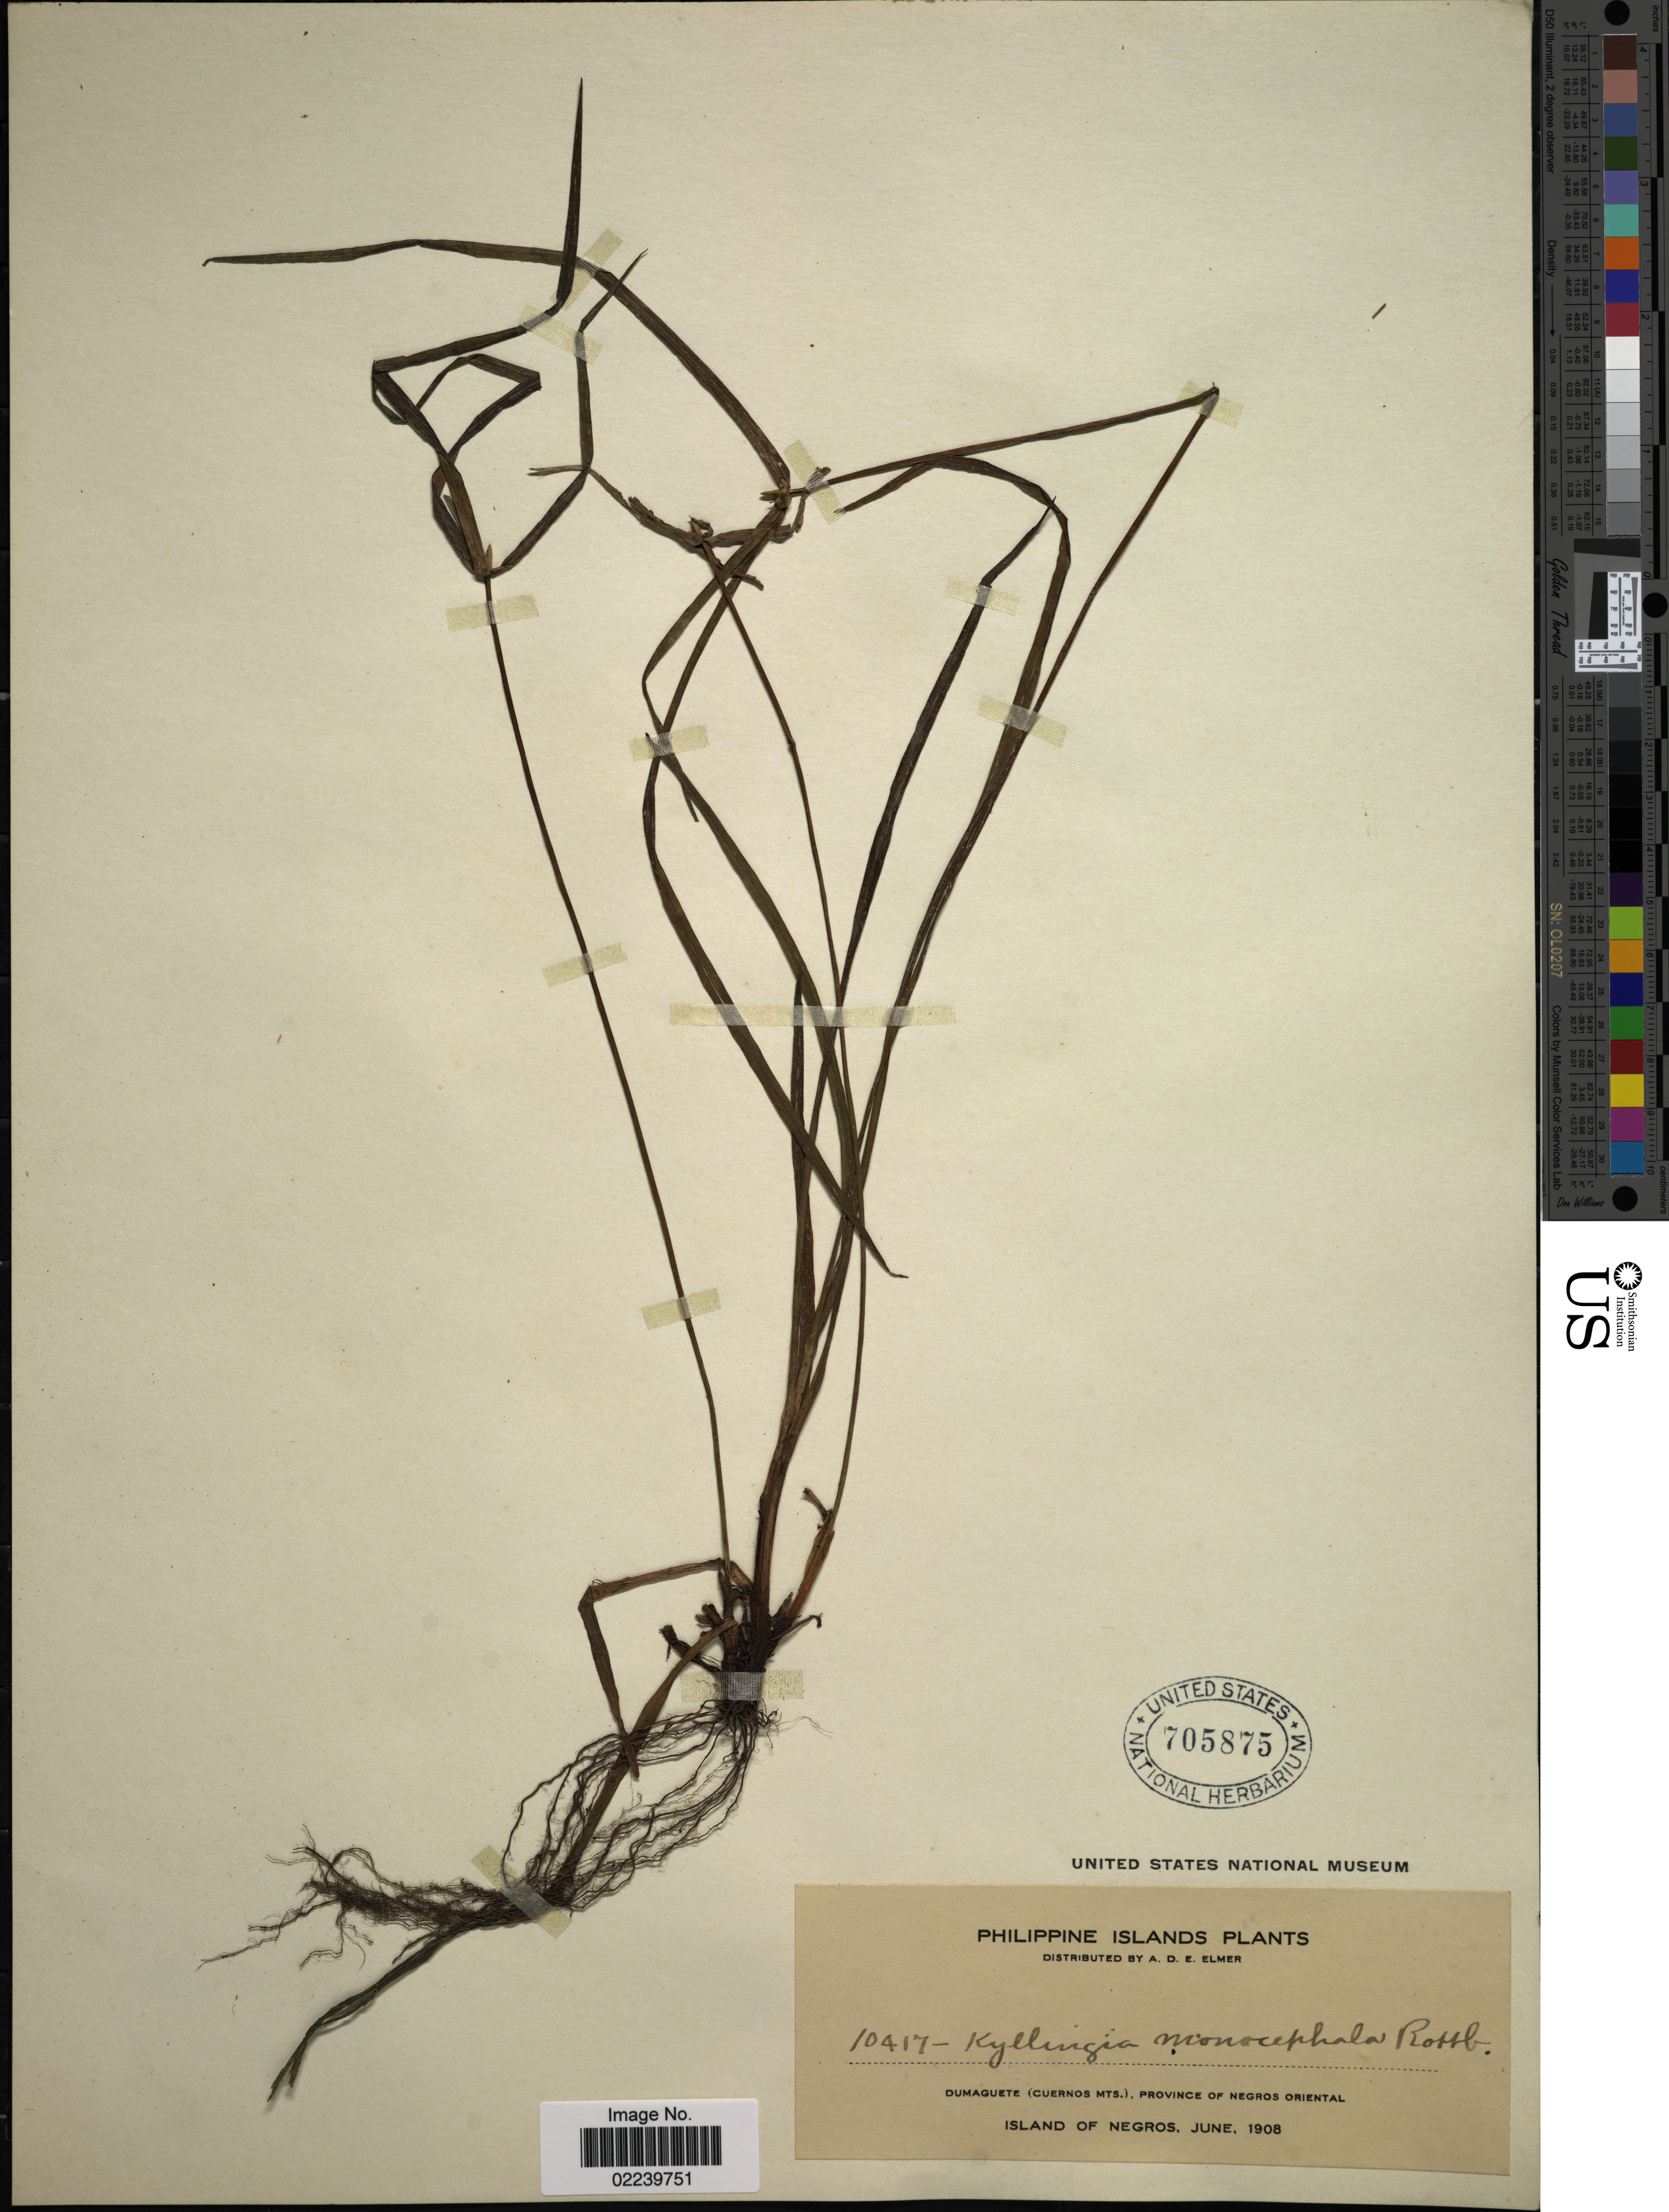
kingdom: Plantae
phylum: Tracheophyta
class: Liliopsida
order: Poales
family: Cyperaceae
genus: Cyperus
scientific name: Cyperus mindorensis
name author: (Steud.) Huygh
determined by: Strong, M. T., (US), Smithsonian Institution - National Museum of Natural History (UNITED STATES)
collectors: A. D. E. Elmer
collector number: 10417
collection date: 1908-06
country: Philippines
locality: Dumaguete (Cuernos Mts.), Province of Negros Oriental, Island of Negros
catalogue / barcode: US 705875